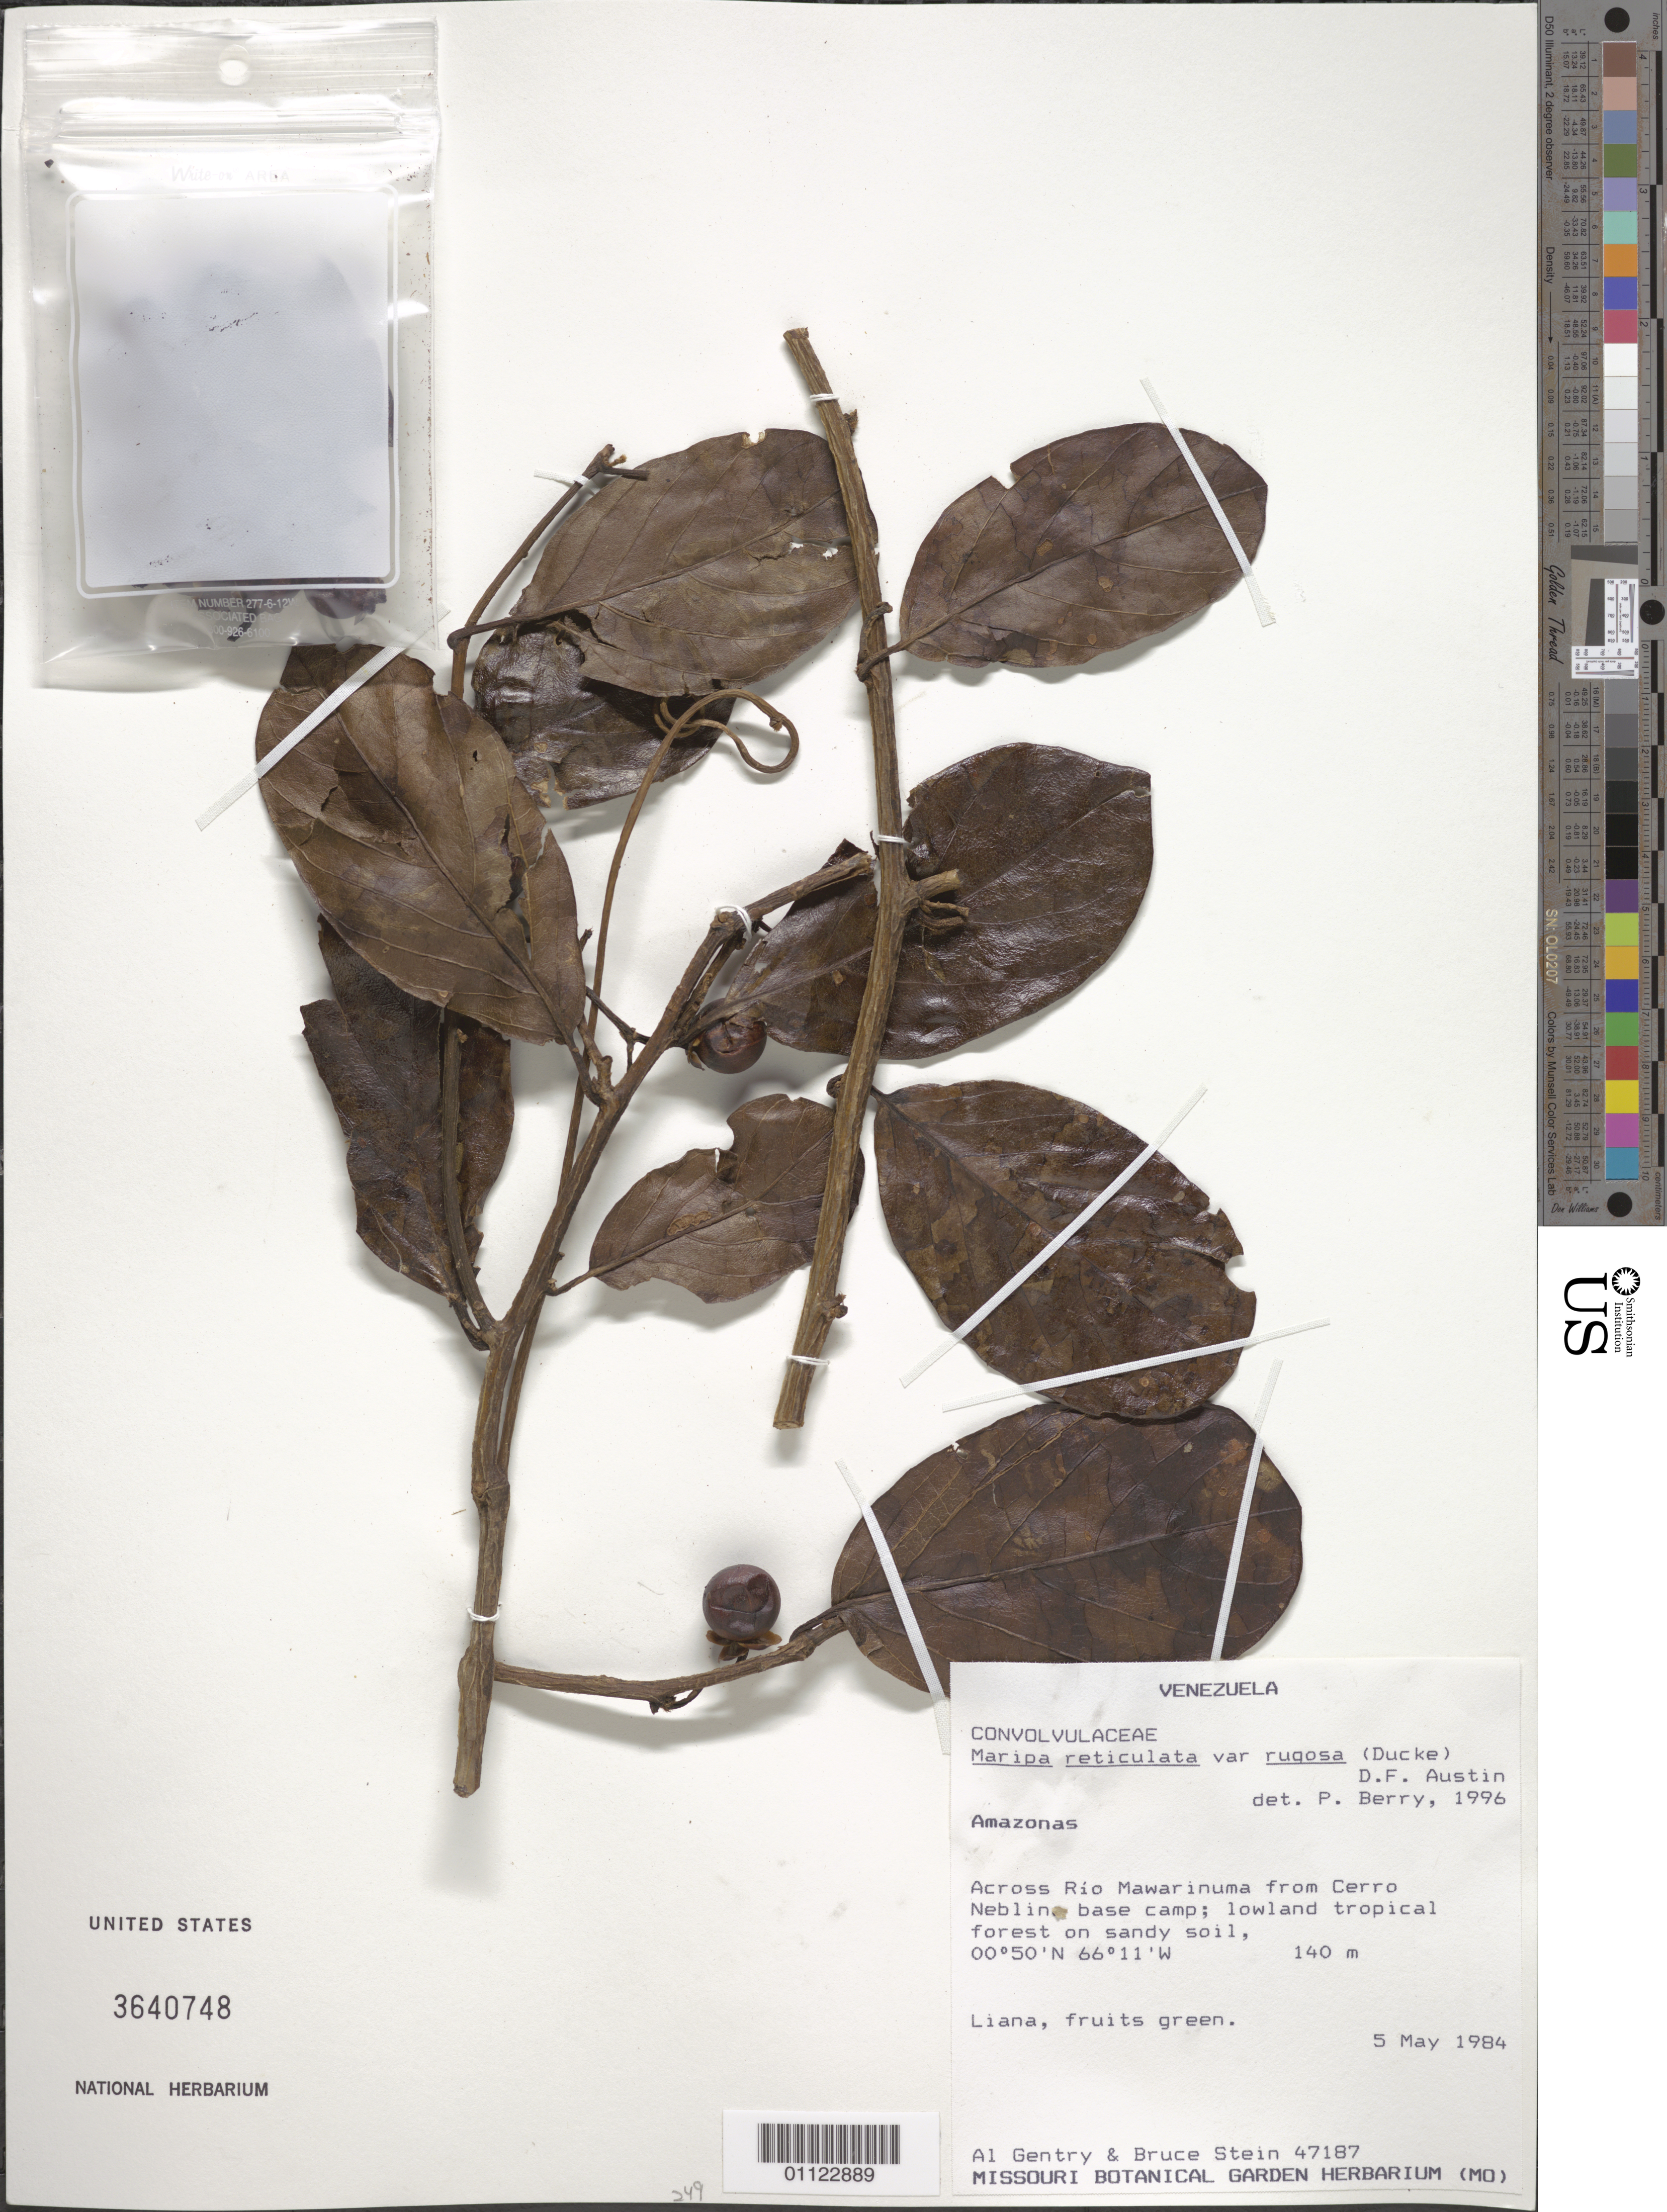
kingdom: Plantae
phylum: Tracheophyta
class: Magnoliopsida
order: Solanales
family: Convolvulaceae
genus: Maripa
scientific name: Maripa reticulata var. rugosa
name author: (Ducke) D.F. Austin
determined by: Berry, P. E., (WIS), University of Wisconsin - Madison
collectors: A. H. Gentry & B. Stein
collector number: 47187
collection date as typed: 5-May-84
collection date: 1984-05-05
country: Venezuela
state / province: Amazonas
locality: Río Mawarinuma, across from Cerro de La Neblina Base Camp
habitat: Lowland tropical forest on sandy soil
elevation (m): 140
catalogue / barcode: US 3640748